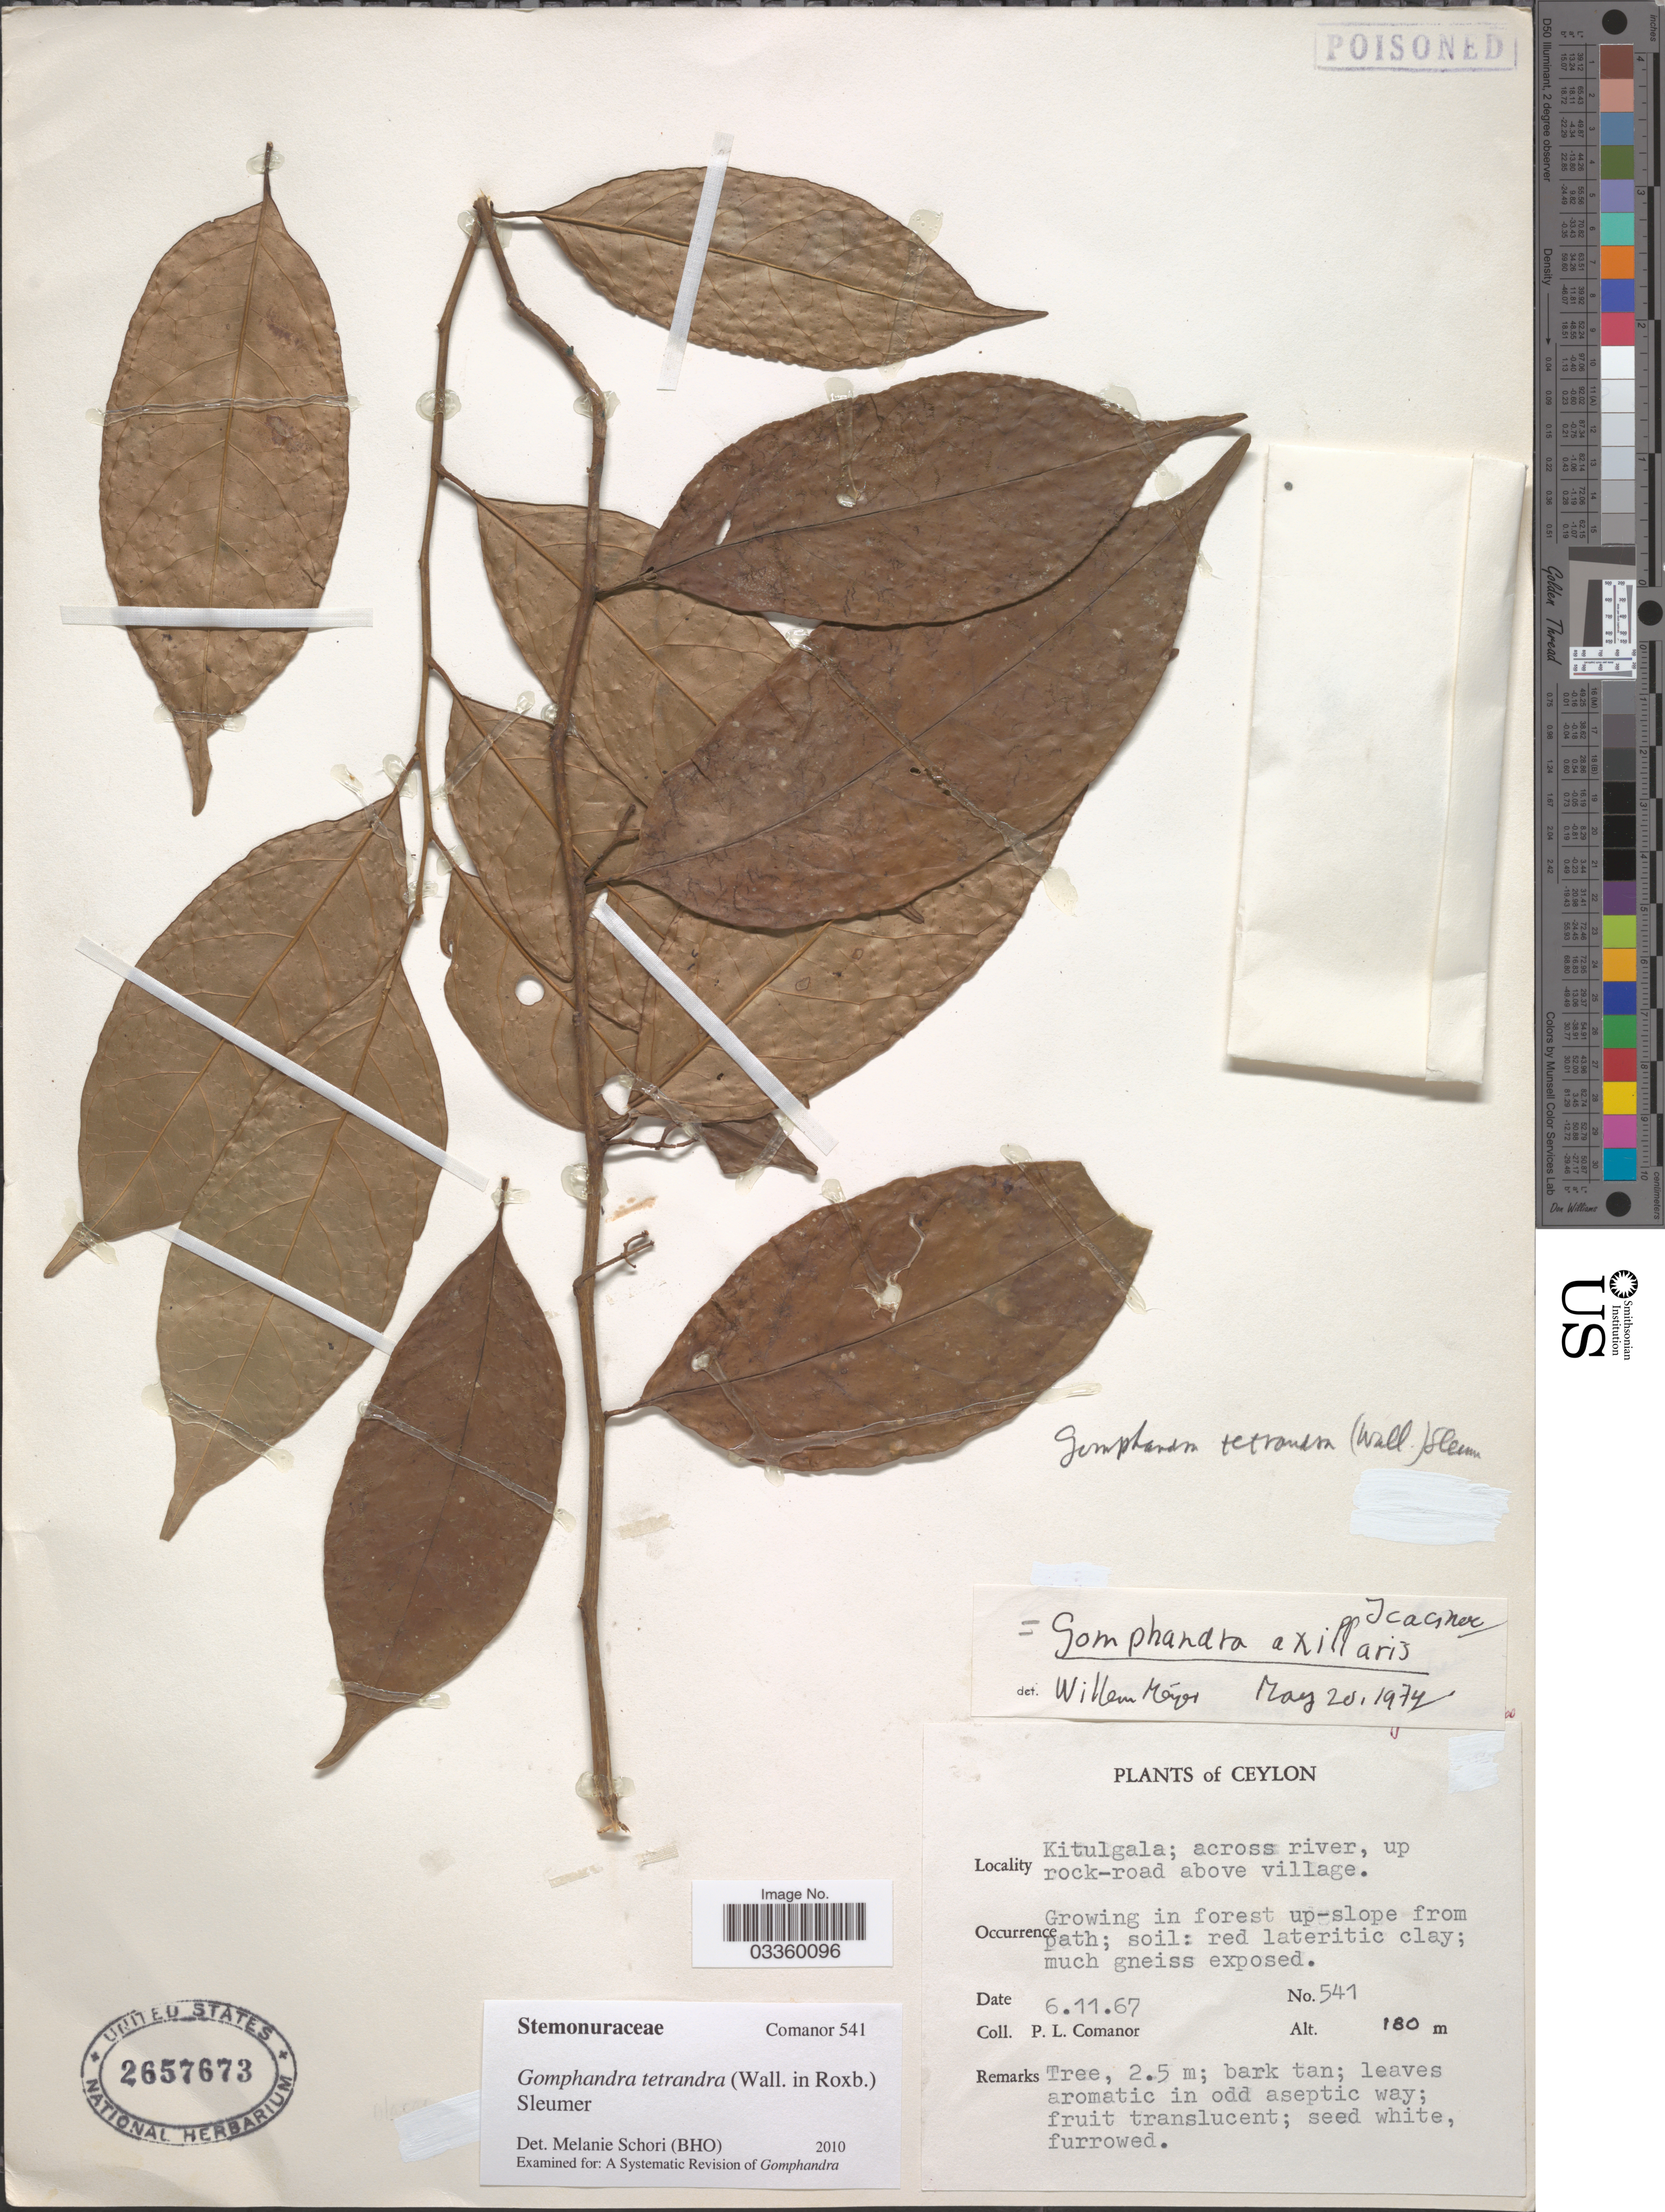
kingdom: Plantae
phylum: Tracheophyta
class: Magnoliopsida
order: Cardiopteridales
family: Stemonuraceae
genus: Gomphandra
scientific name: Gomphandra tetrandra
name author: (Wall.) Sleumer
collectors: P. Comanor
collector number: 541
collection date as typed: Transcribed d/m/y: 6/11/67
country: Sri Lanka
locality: Ceylon. Kitulgala; across river, up rock-road above village.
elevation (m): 180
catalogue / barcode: US 2657673